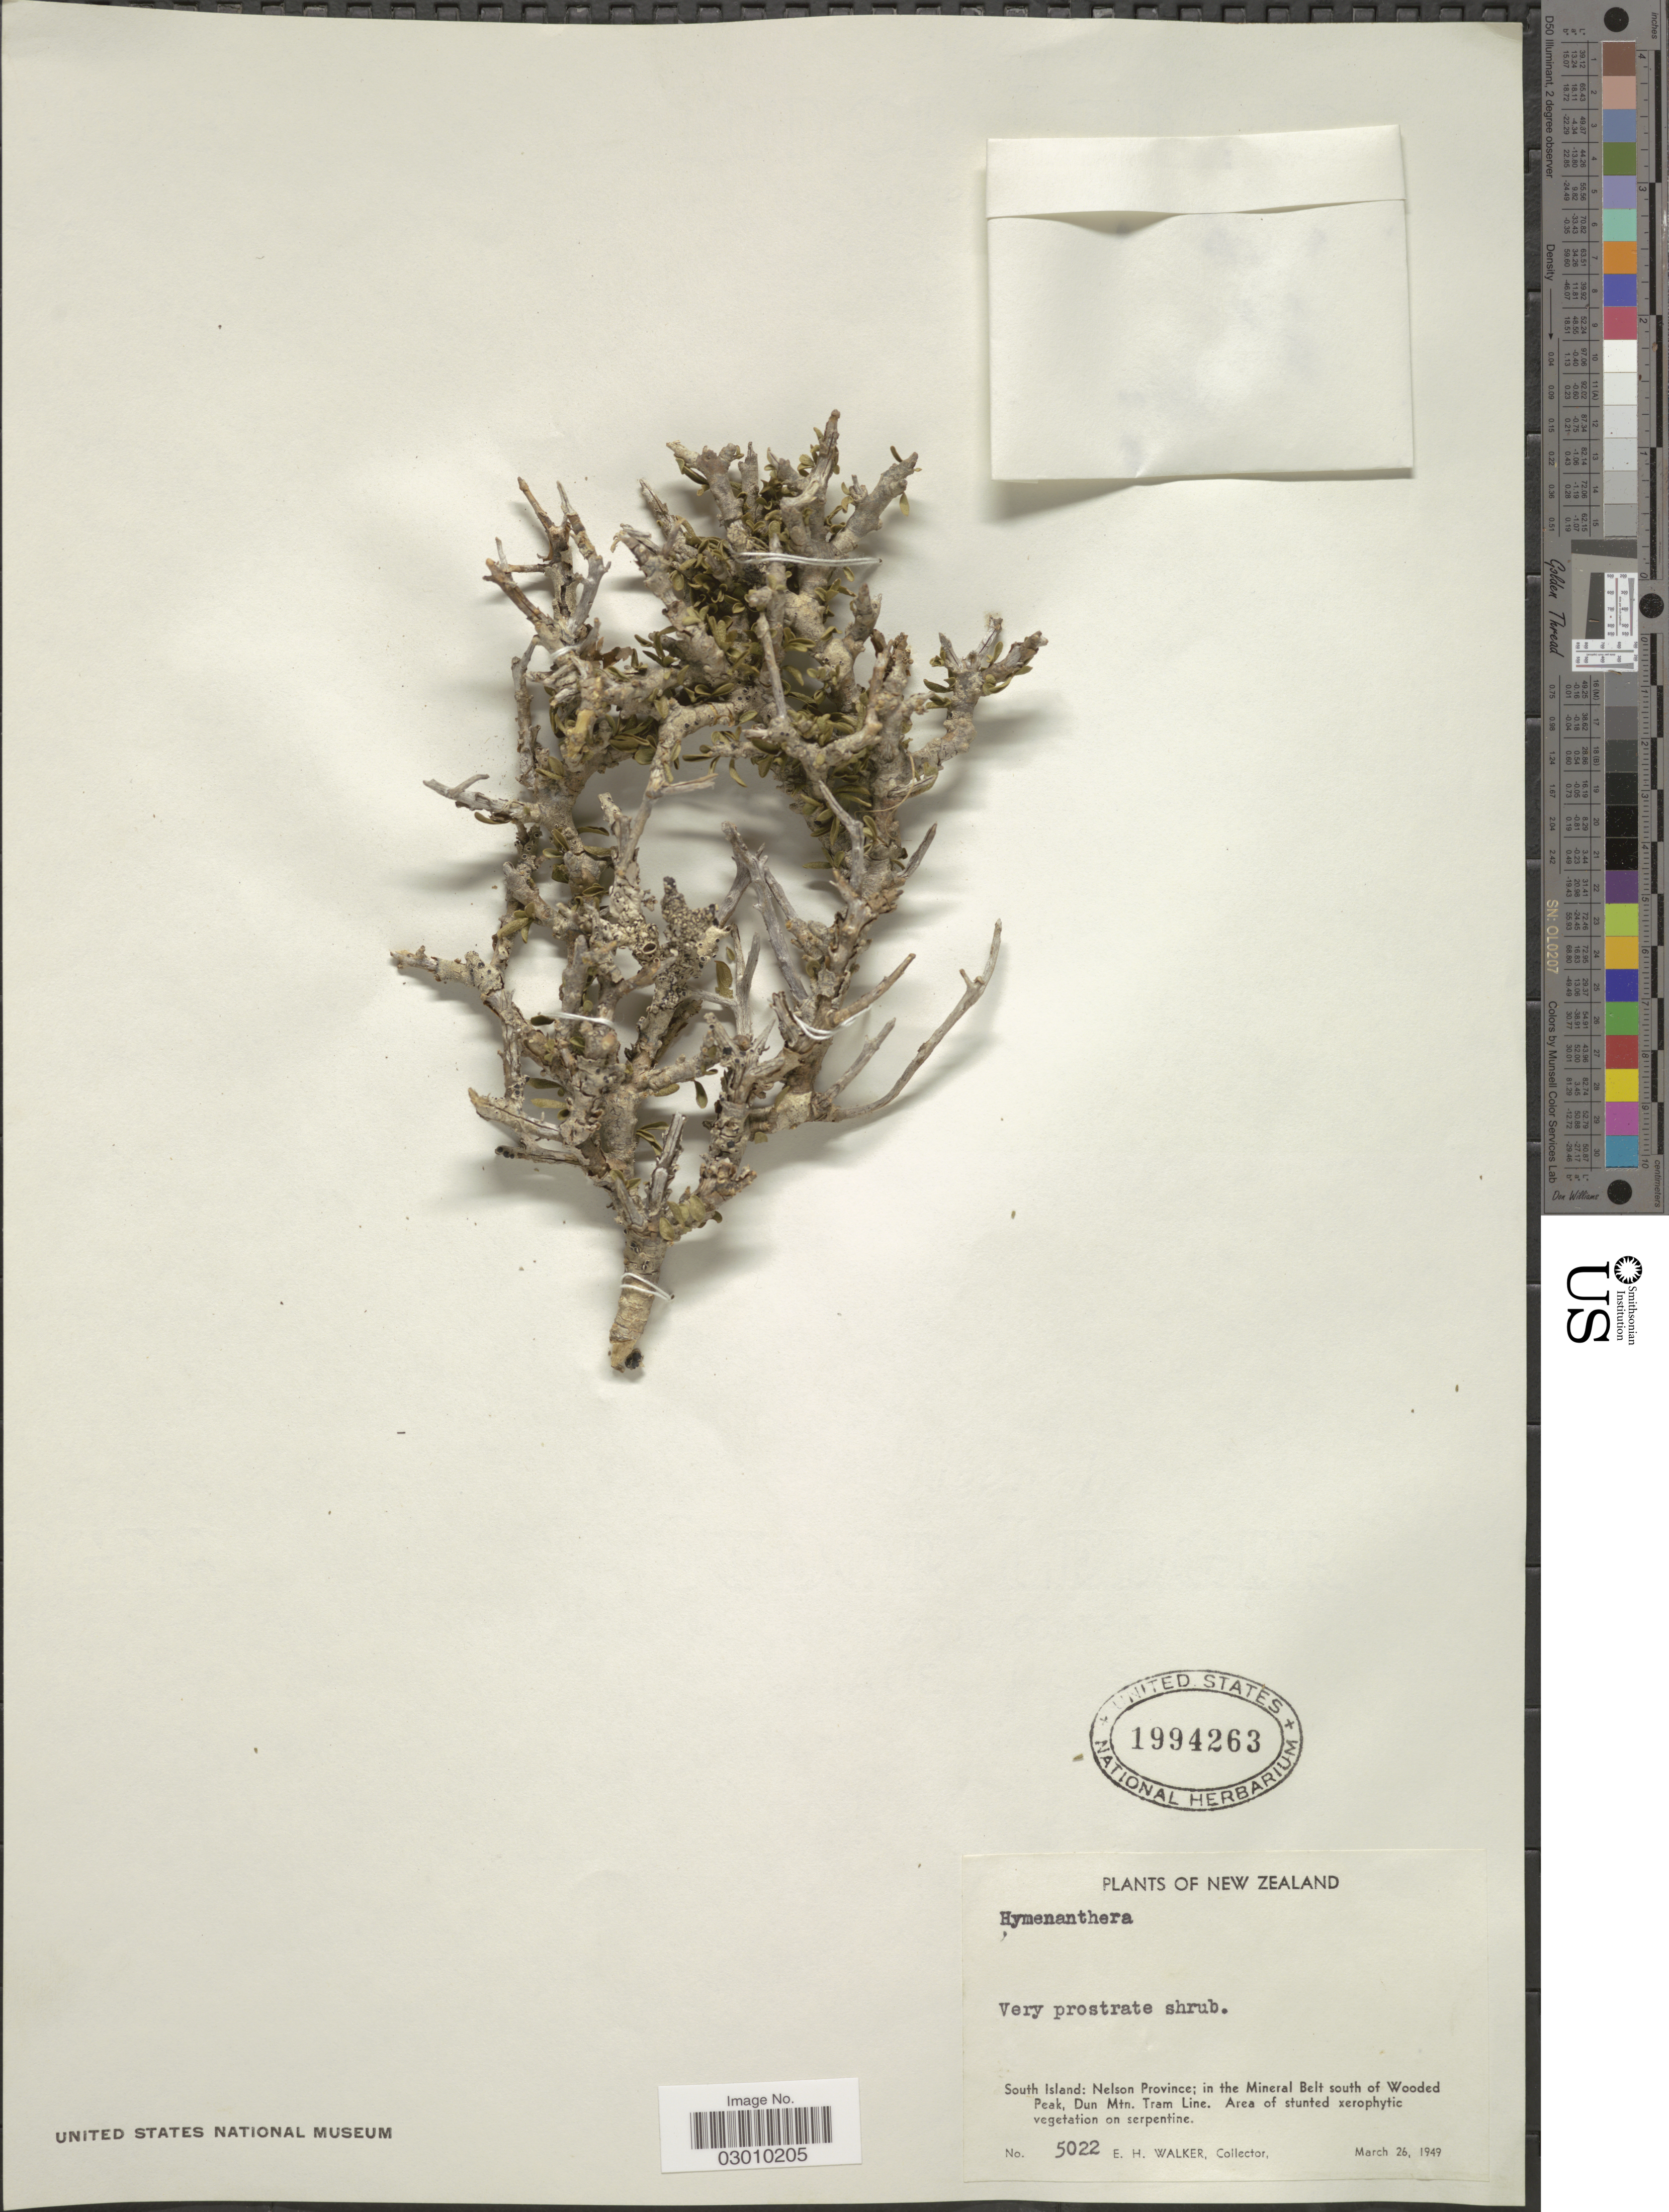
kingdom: Plantae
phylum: Tracheophyta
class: Magnoliopsida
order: Malpighiales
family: Violaceae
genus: Melicytus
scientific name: Melicytus sp.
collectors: E. H. Walker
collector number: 5022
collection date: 1949-03-26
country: New Zealand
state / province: Nelson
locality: South Island: in the Mineral Belt south of Wooded Peak, Dun Mtn. Tram Line.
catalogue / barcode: US 1994263